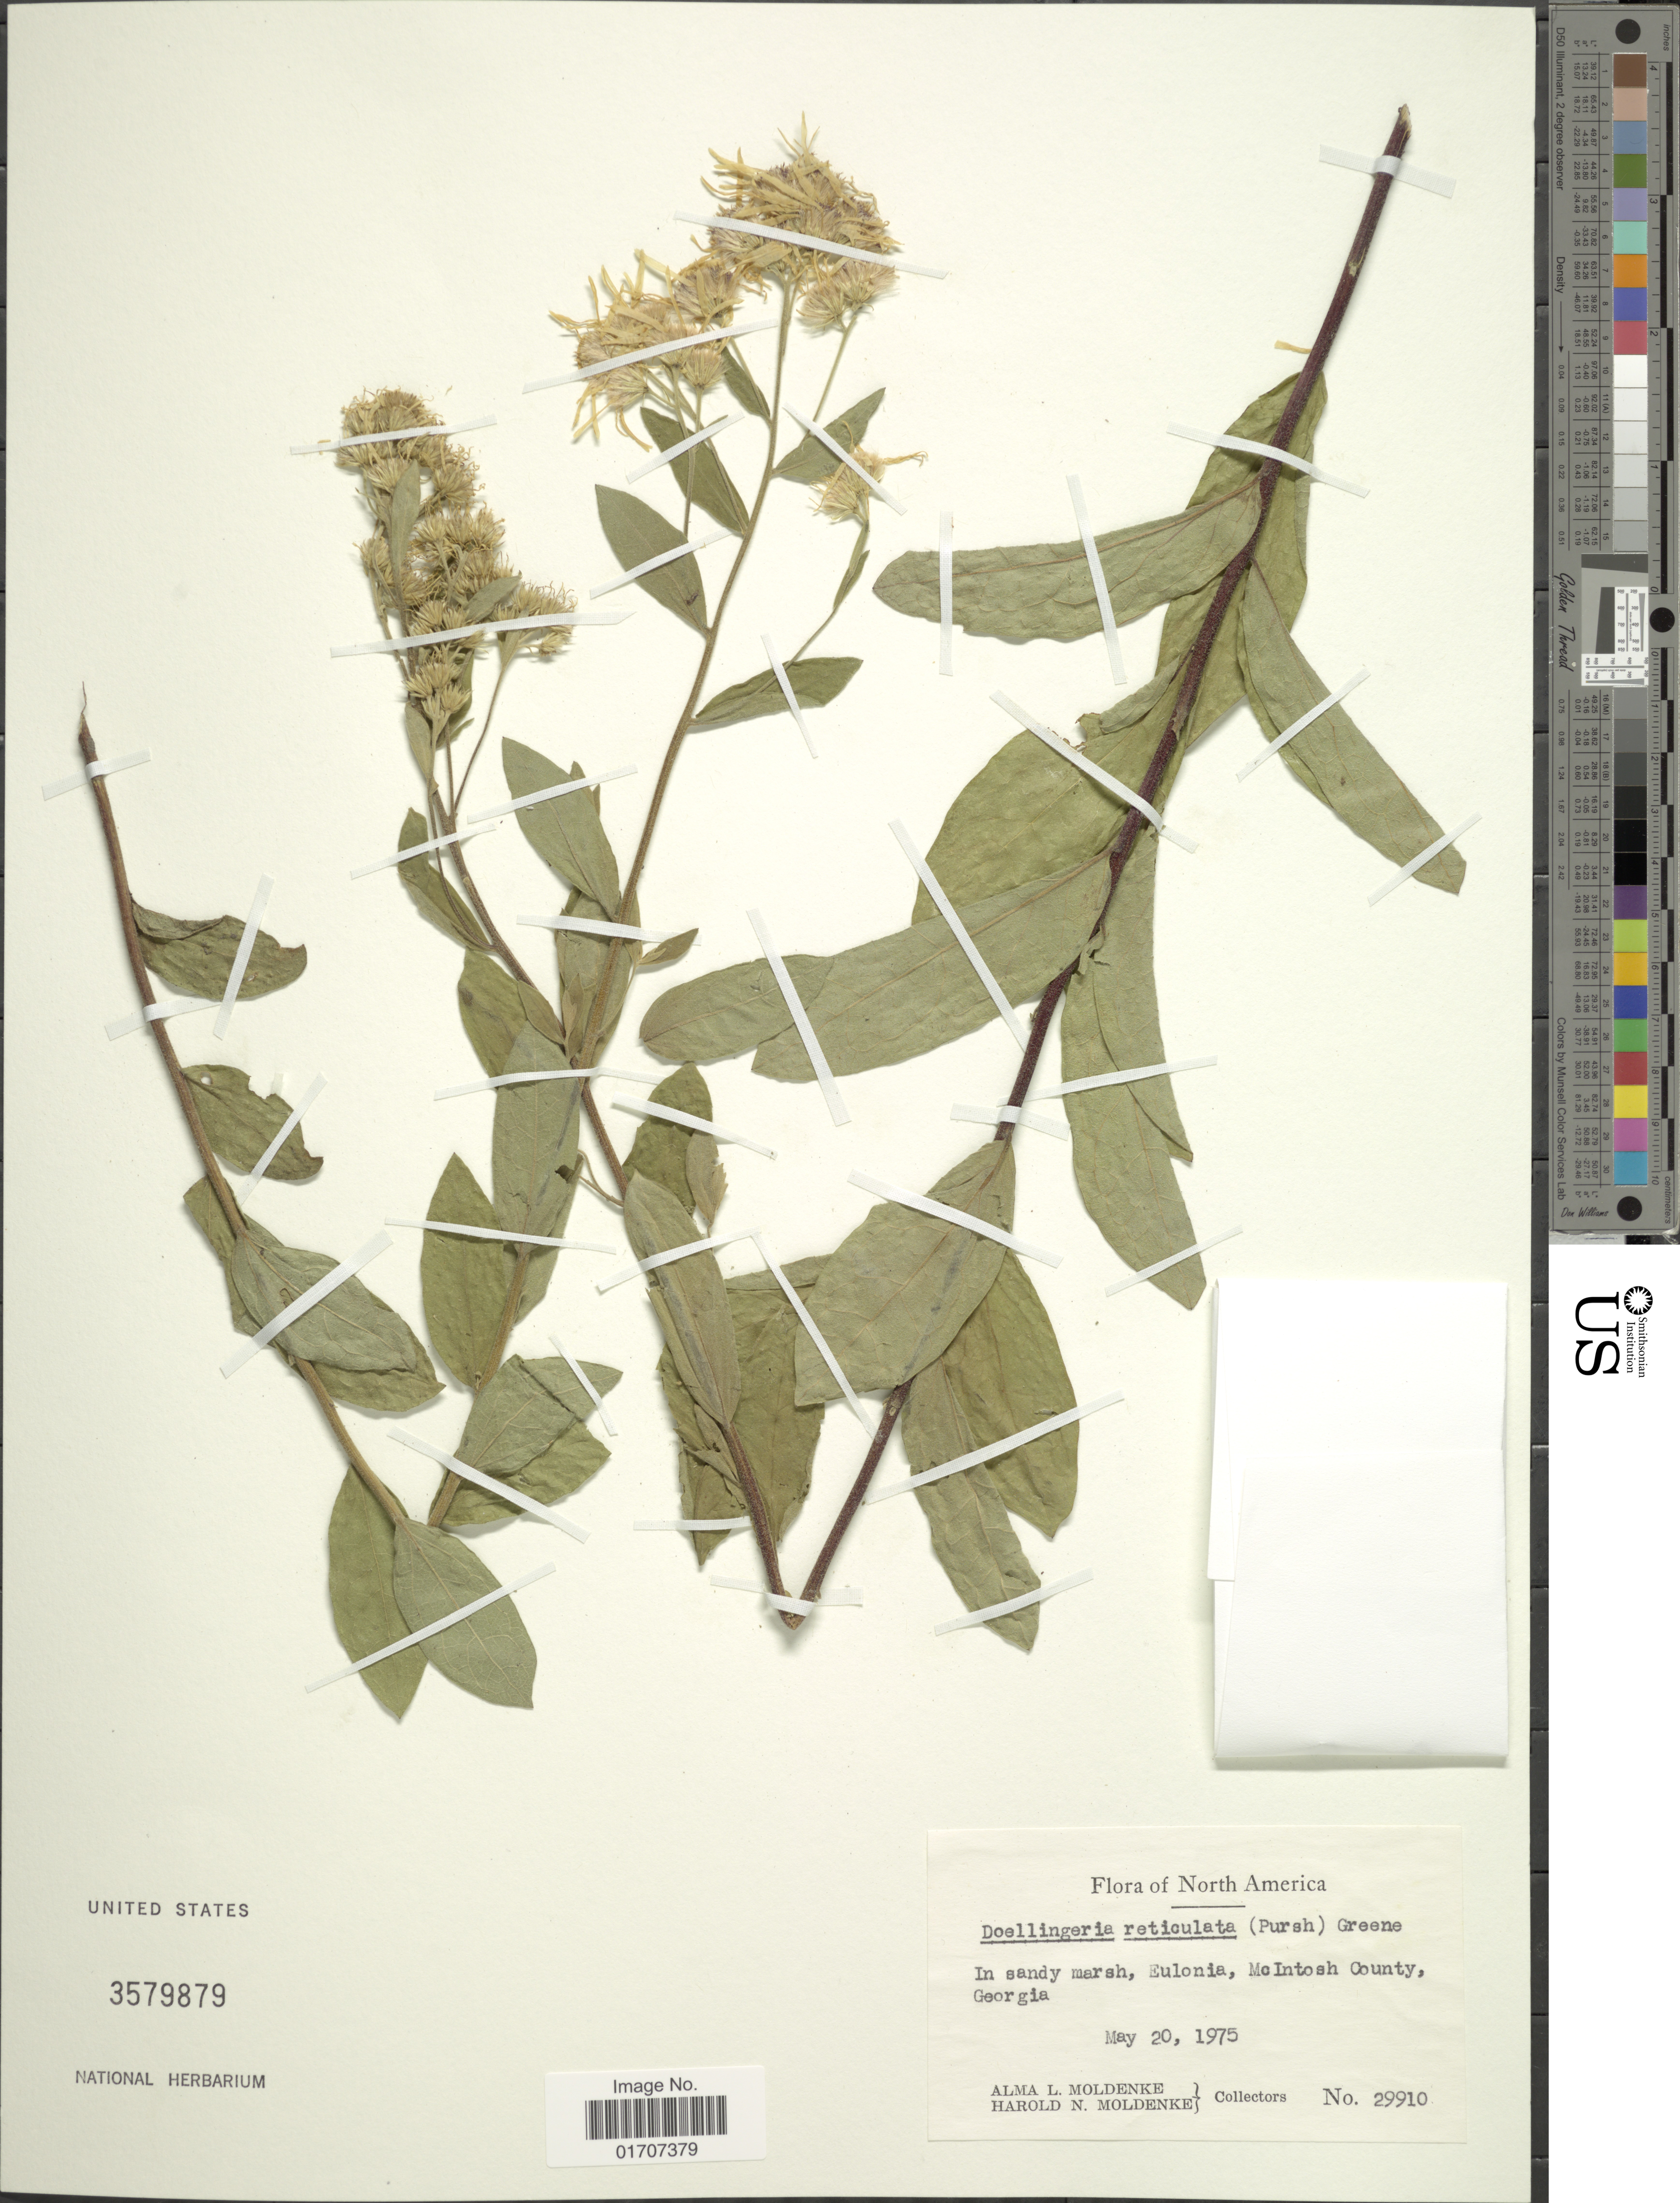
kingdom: Plantae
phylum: Tracheophyta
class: Magnoliopsida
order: Asterales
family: Asteraceae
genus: Doellingeria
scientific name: Doellingeria umbellata var. umbellata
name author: Nees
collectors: A. L. Moldenke & H. N. Moldenke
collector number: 29910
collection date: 1975-05-20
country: United States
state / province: Georgia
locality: In sandy Marsh, Eulonia, McIntosch County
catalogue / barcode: US 3579879